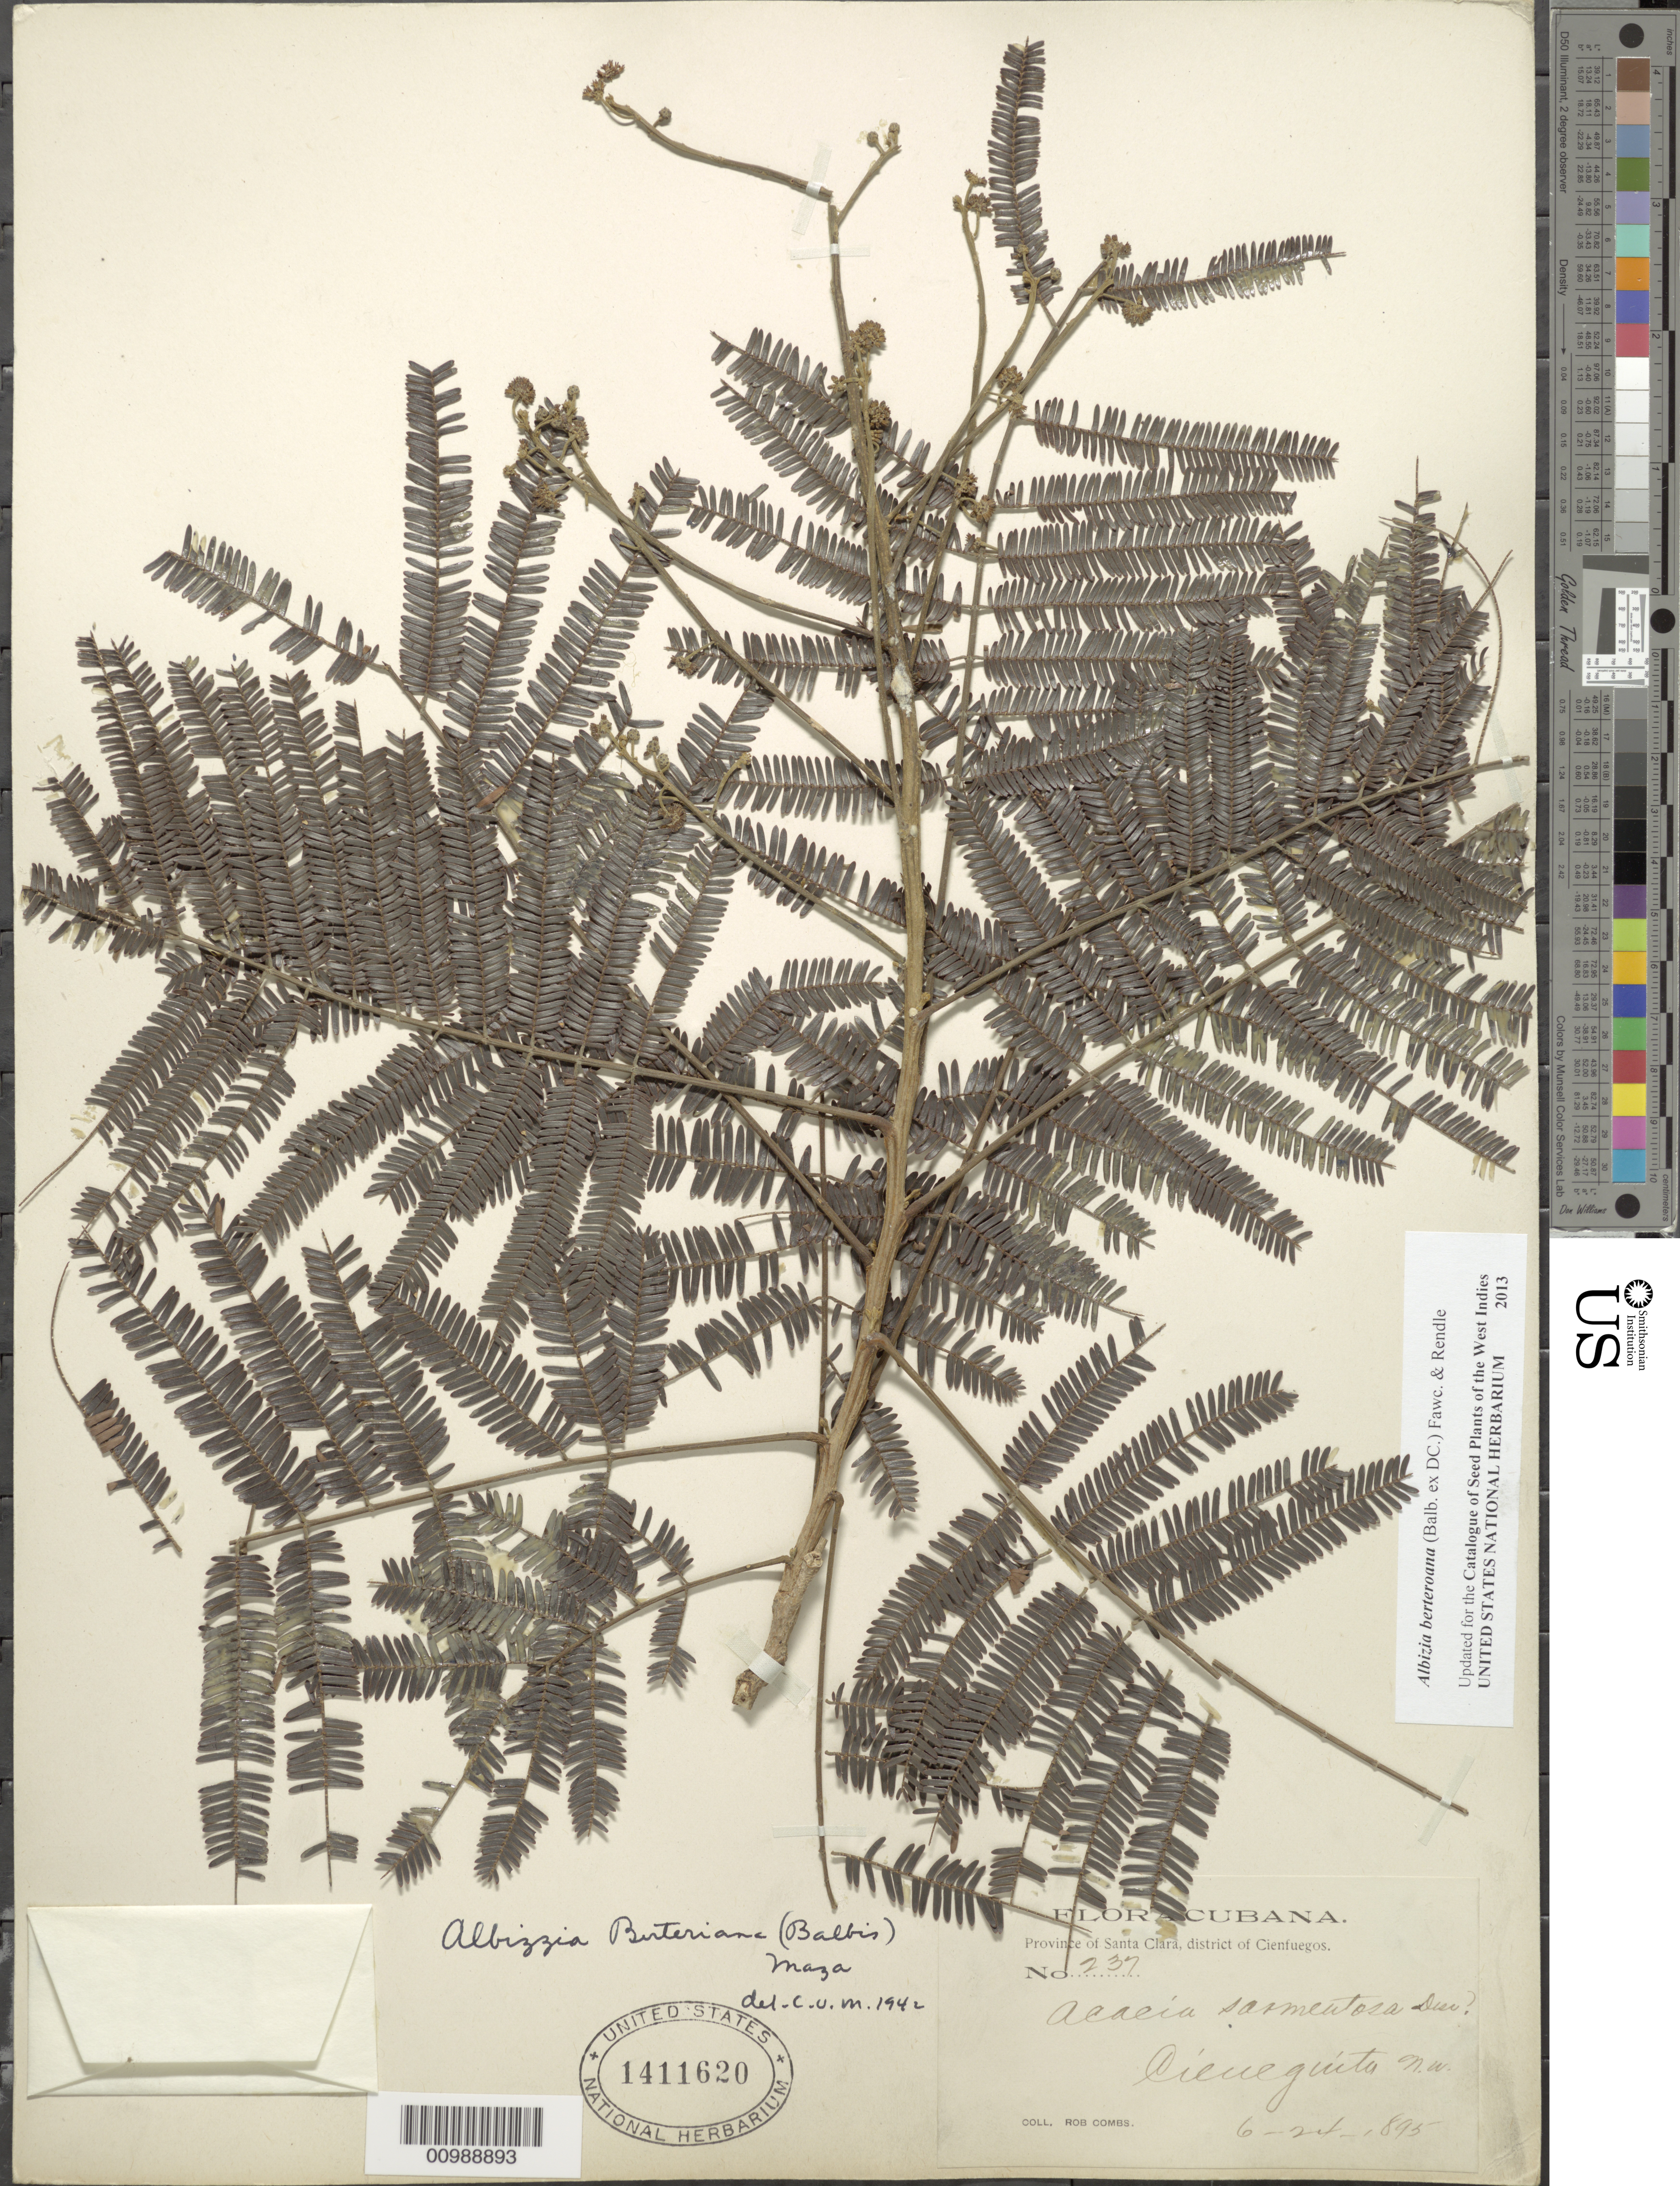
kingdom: Plantae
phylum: Tracheophyta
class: Magnoliopsida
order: Fabales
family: Fabaceae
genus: Pseudalbizzia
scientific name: Pseudalbizzia berteroana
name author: (Balb. ex DC.) Britton & Rose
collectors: R. Combs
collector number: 237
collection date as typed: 24 Jun 1895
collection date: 1895-06-24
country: Cuba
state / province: Cienfuegos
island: Cuba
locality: Cieneguita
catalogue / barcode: US 1411620